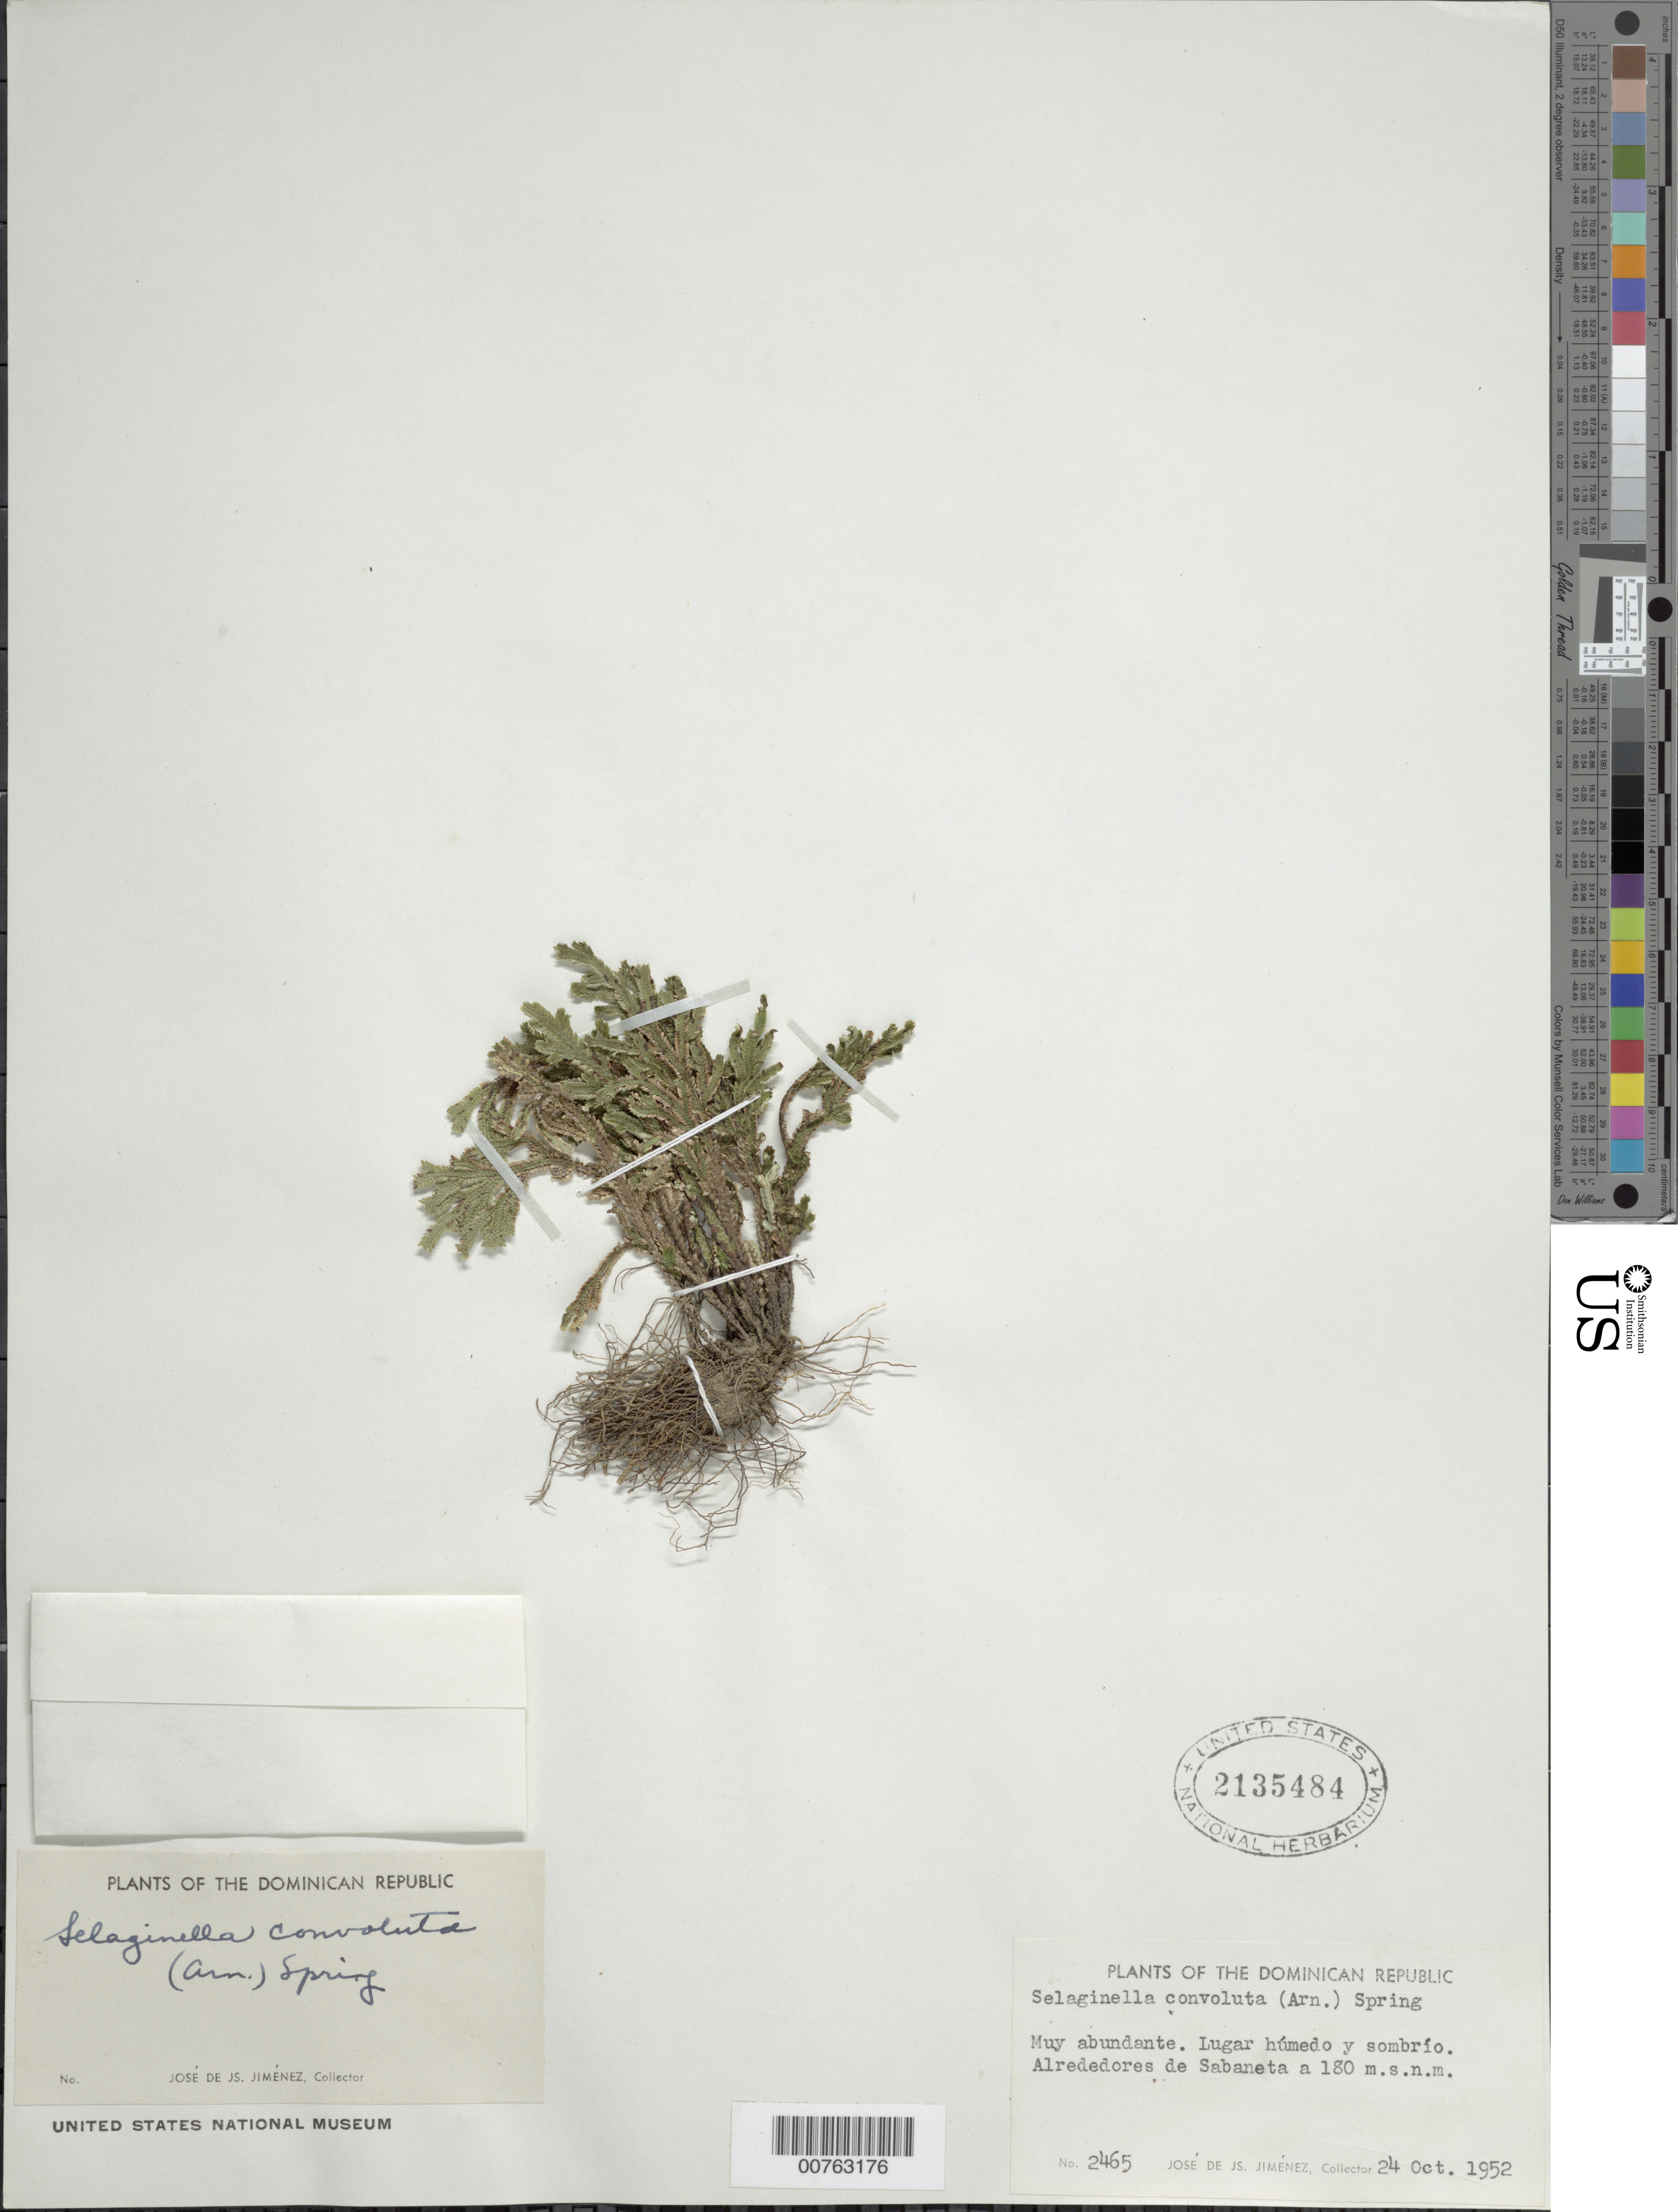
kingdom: Plantae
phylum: Tracheophyta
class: Lycopodiopsida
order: Selaginellales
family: Selaginellaceae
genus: Selaginella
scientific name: Selaginella convoluta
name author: (Arn.) Spring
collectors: J. J. Jiménez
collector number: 2465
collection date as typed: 24 Oct 1952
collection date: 1952-10-24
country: Dominican Republic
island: Hispaniola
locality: Alrededores de la Sabaneta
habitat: Muy abundante en lugar humedo y sombrio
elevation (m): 180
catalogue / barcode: US 2135484